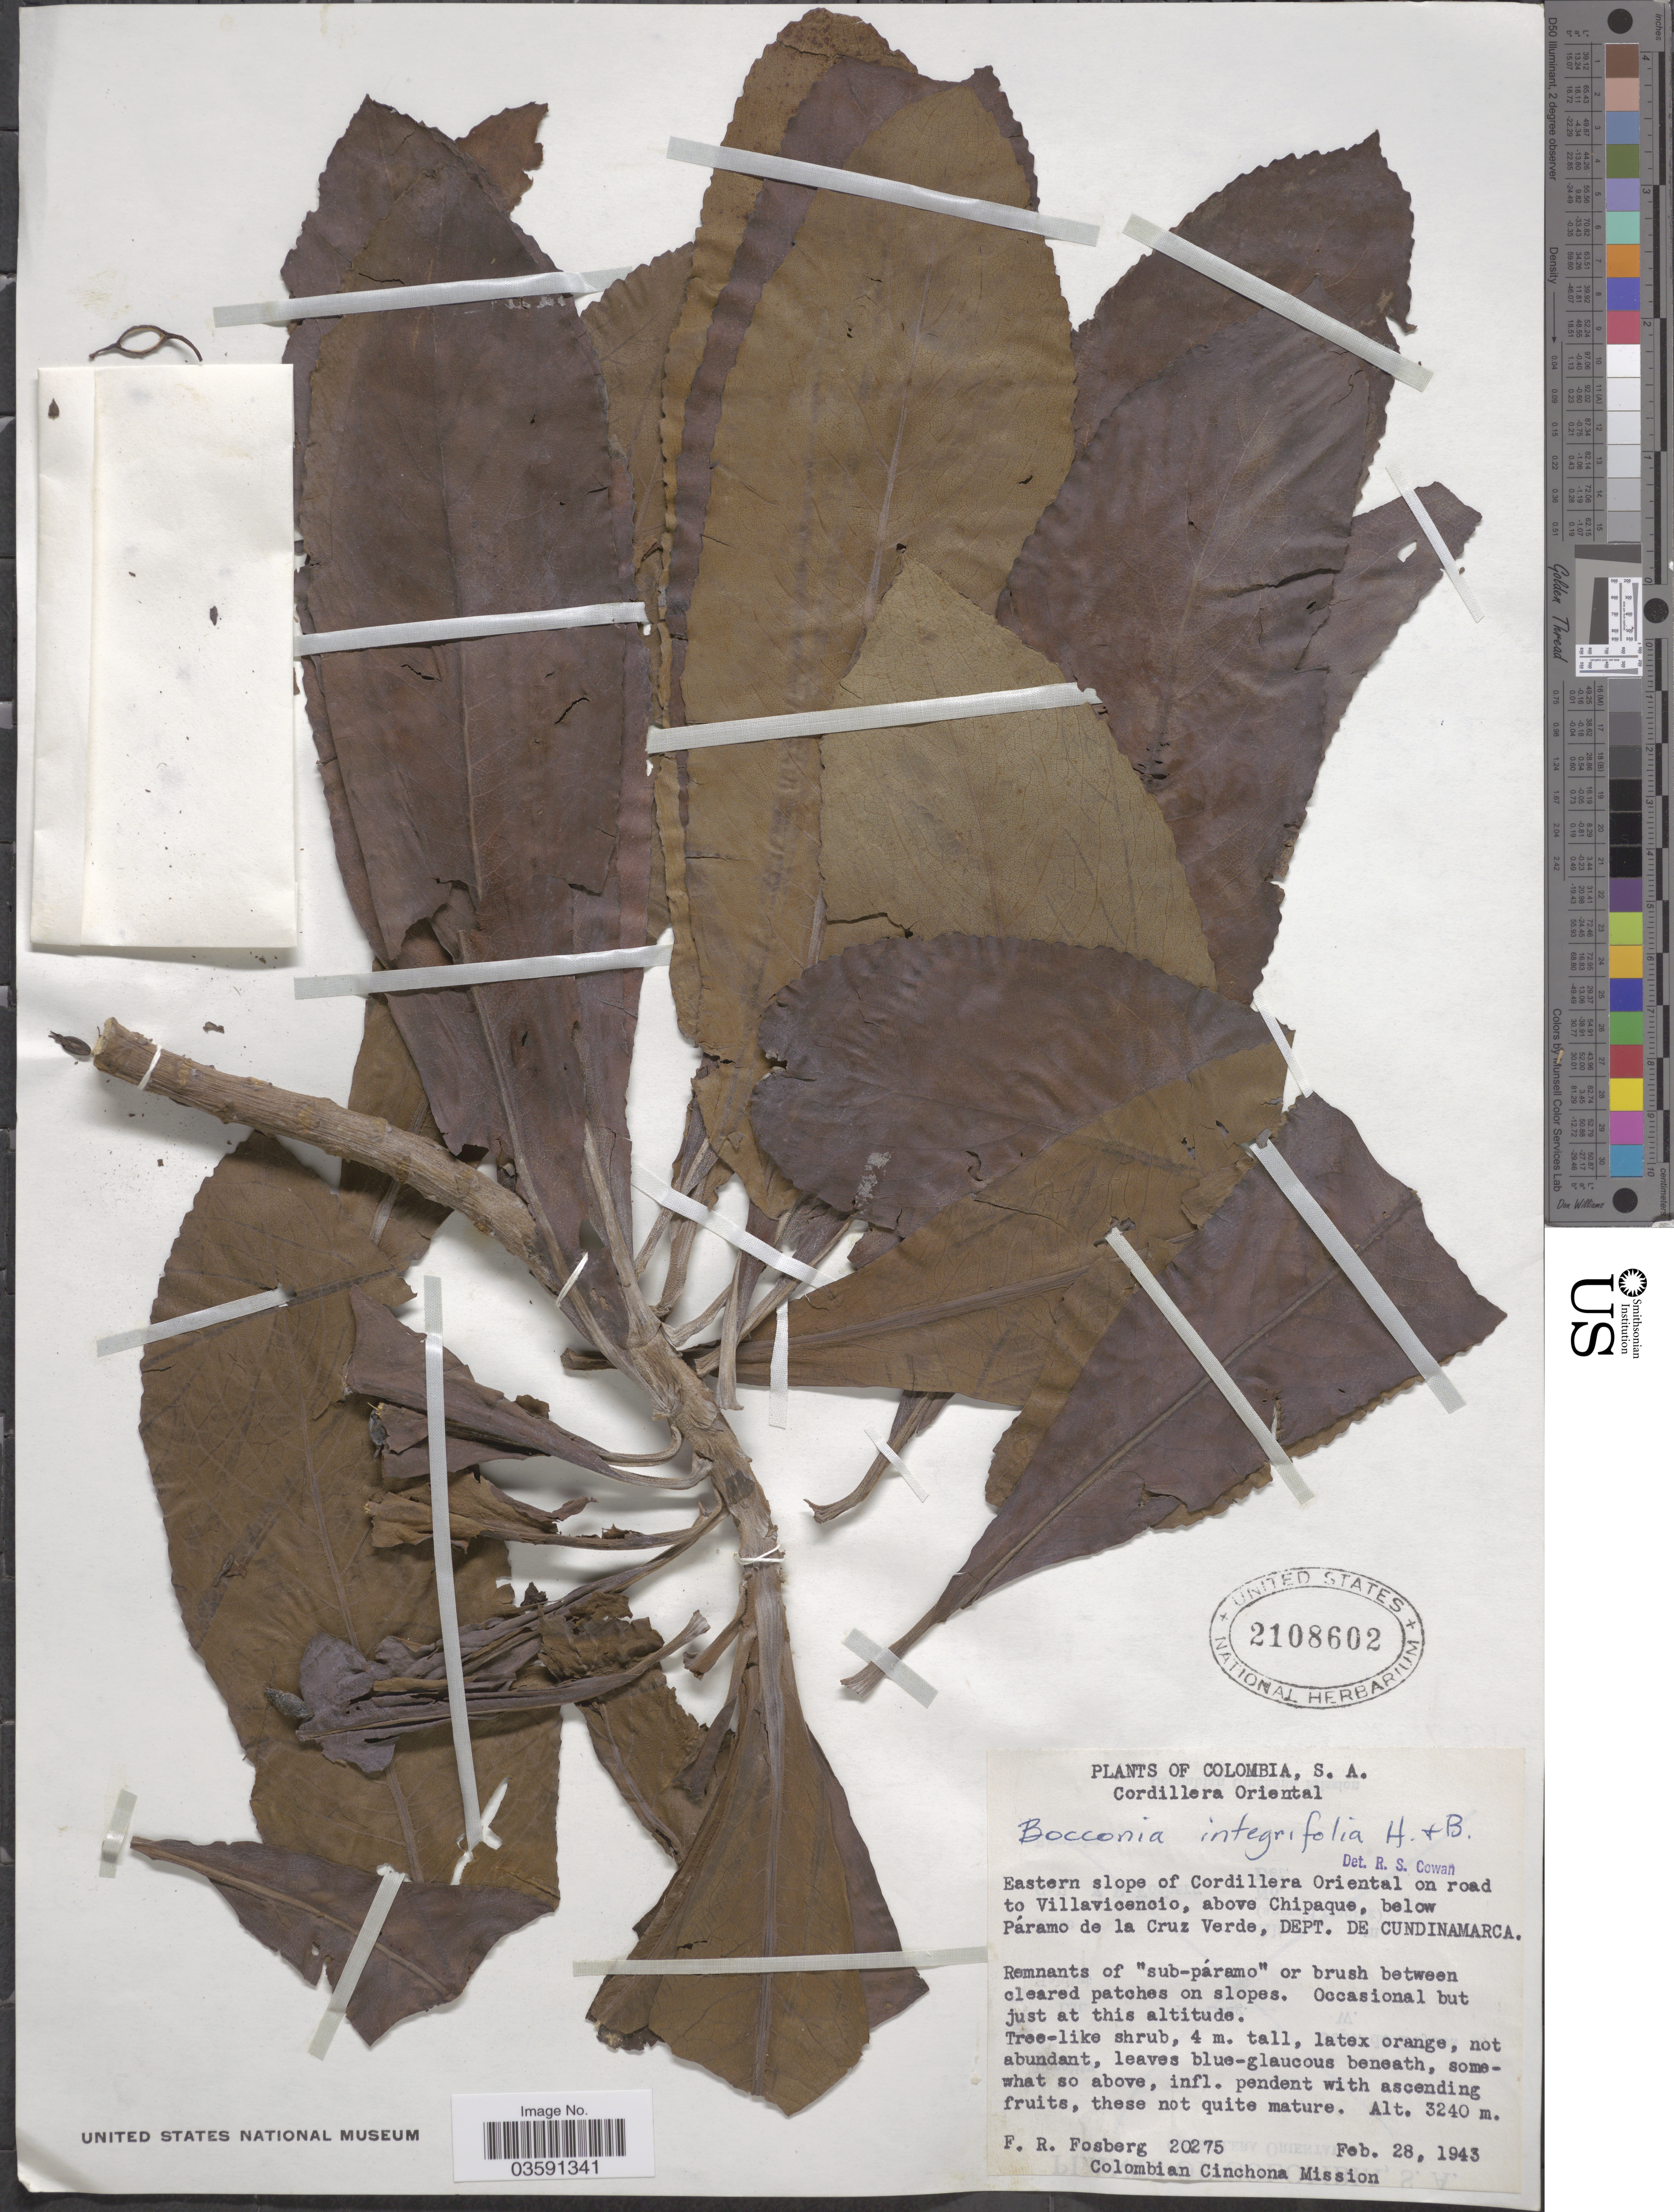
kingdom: Plantae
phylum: Tracheophyta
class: Magnoliopsida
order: Ranunculales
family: Papaveraceae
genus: Bocconia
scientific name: Bocconia integrifolia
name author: Bonpl.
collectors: F. R. Fosberg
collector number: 20275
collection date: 1943-02-28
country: Colombia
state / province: Cundinamarca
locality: Cordillera Oriental. Eastern slope of Cordillera Oriental on road to Villavicencio, above Chipaque, below Páramo de la Cruz Verde, Dept. de Cundinamarca.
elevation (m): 3240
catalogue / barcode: US 2108602